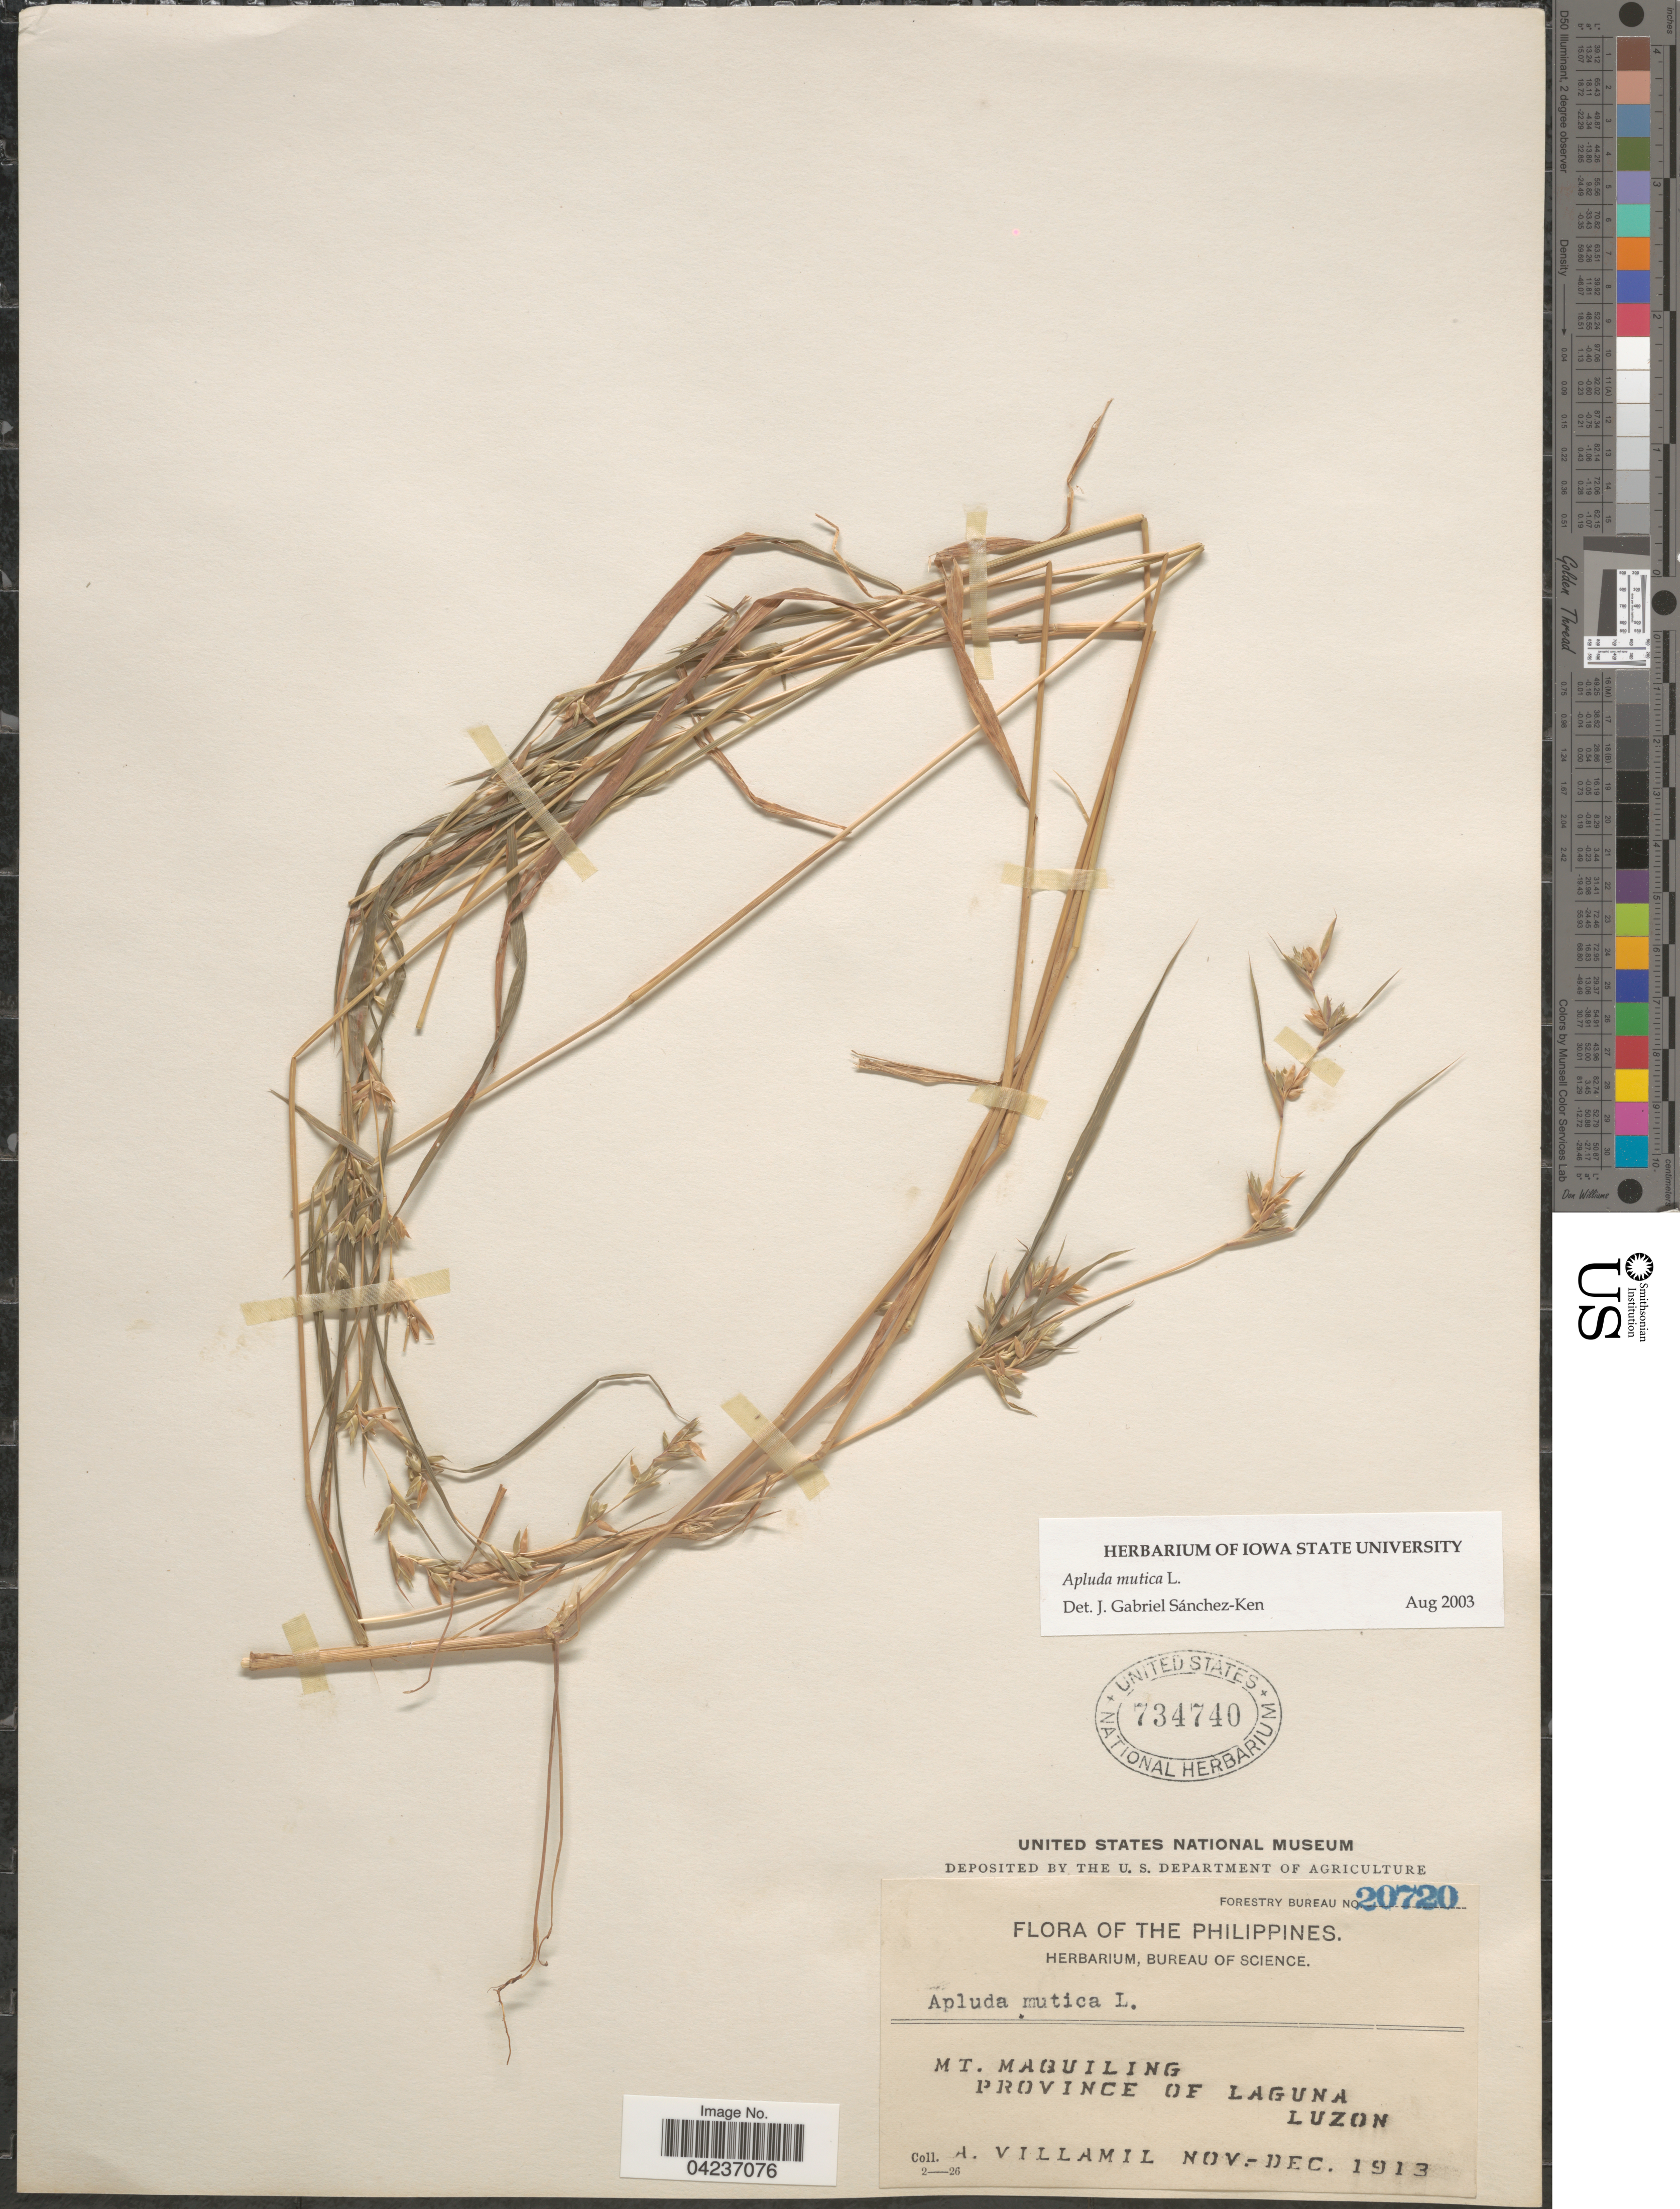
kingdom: Plantae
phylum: Tracheophyta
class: Liliopsida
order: Poales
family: Poaceae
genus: Apluda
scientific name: Apluda mutica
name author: L.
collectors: A. Villamil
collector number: Forestry Bureay 20720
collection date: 1913-11/1913-12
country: Philippines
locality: Mt. Maquiling. Province of Laguna. Luzon.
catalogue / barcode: US 734740